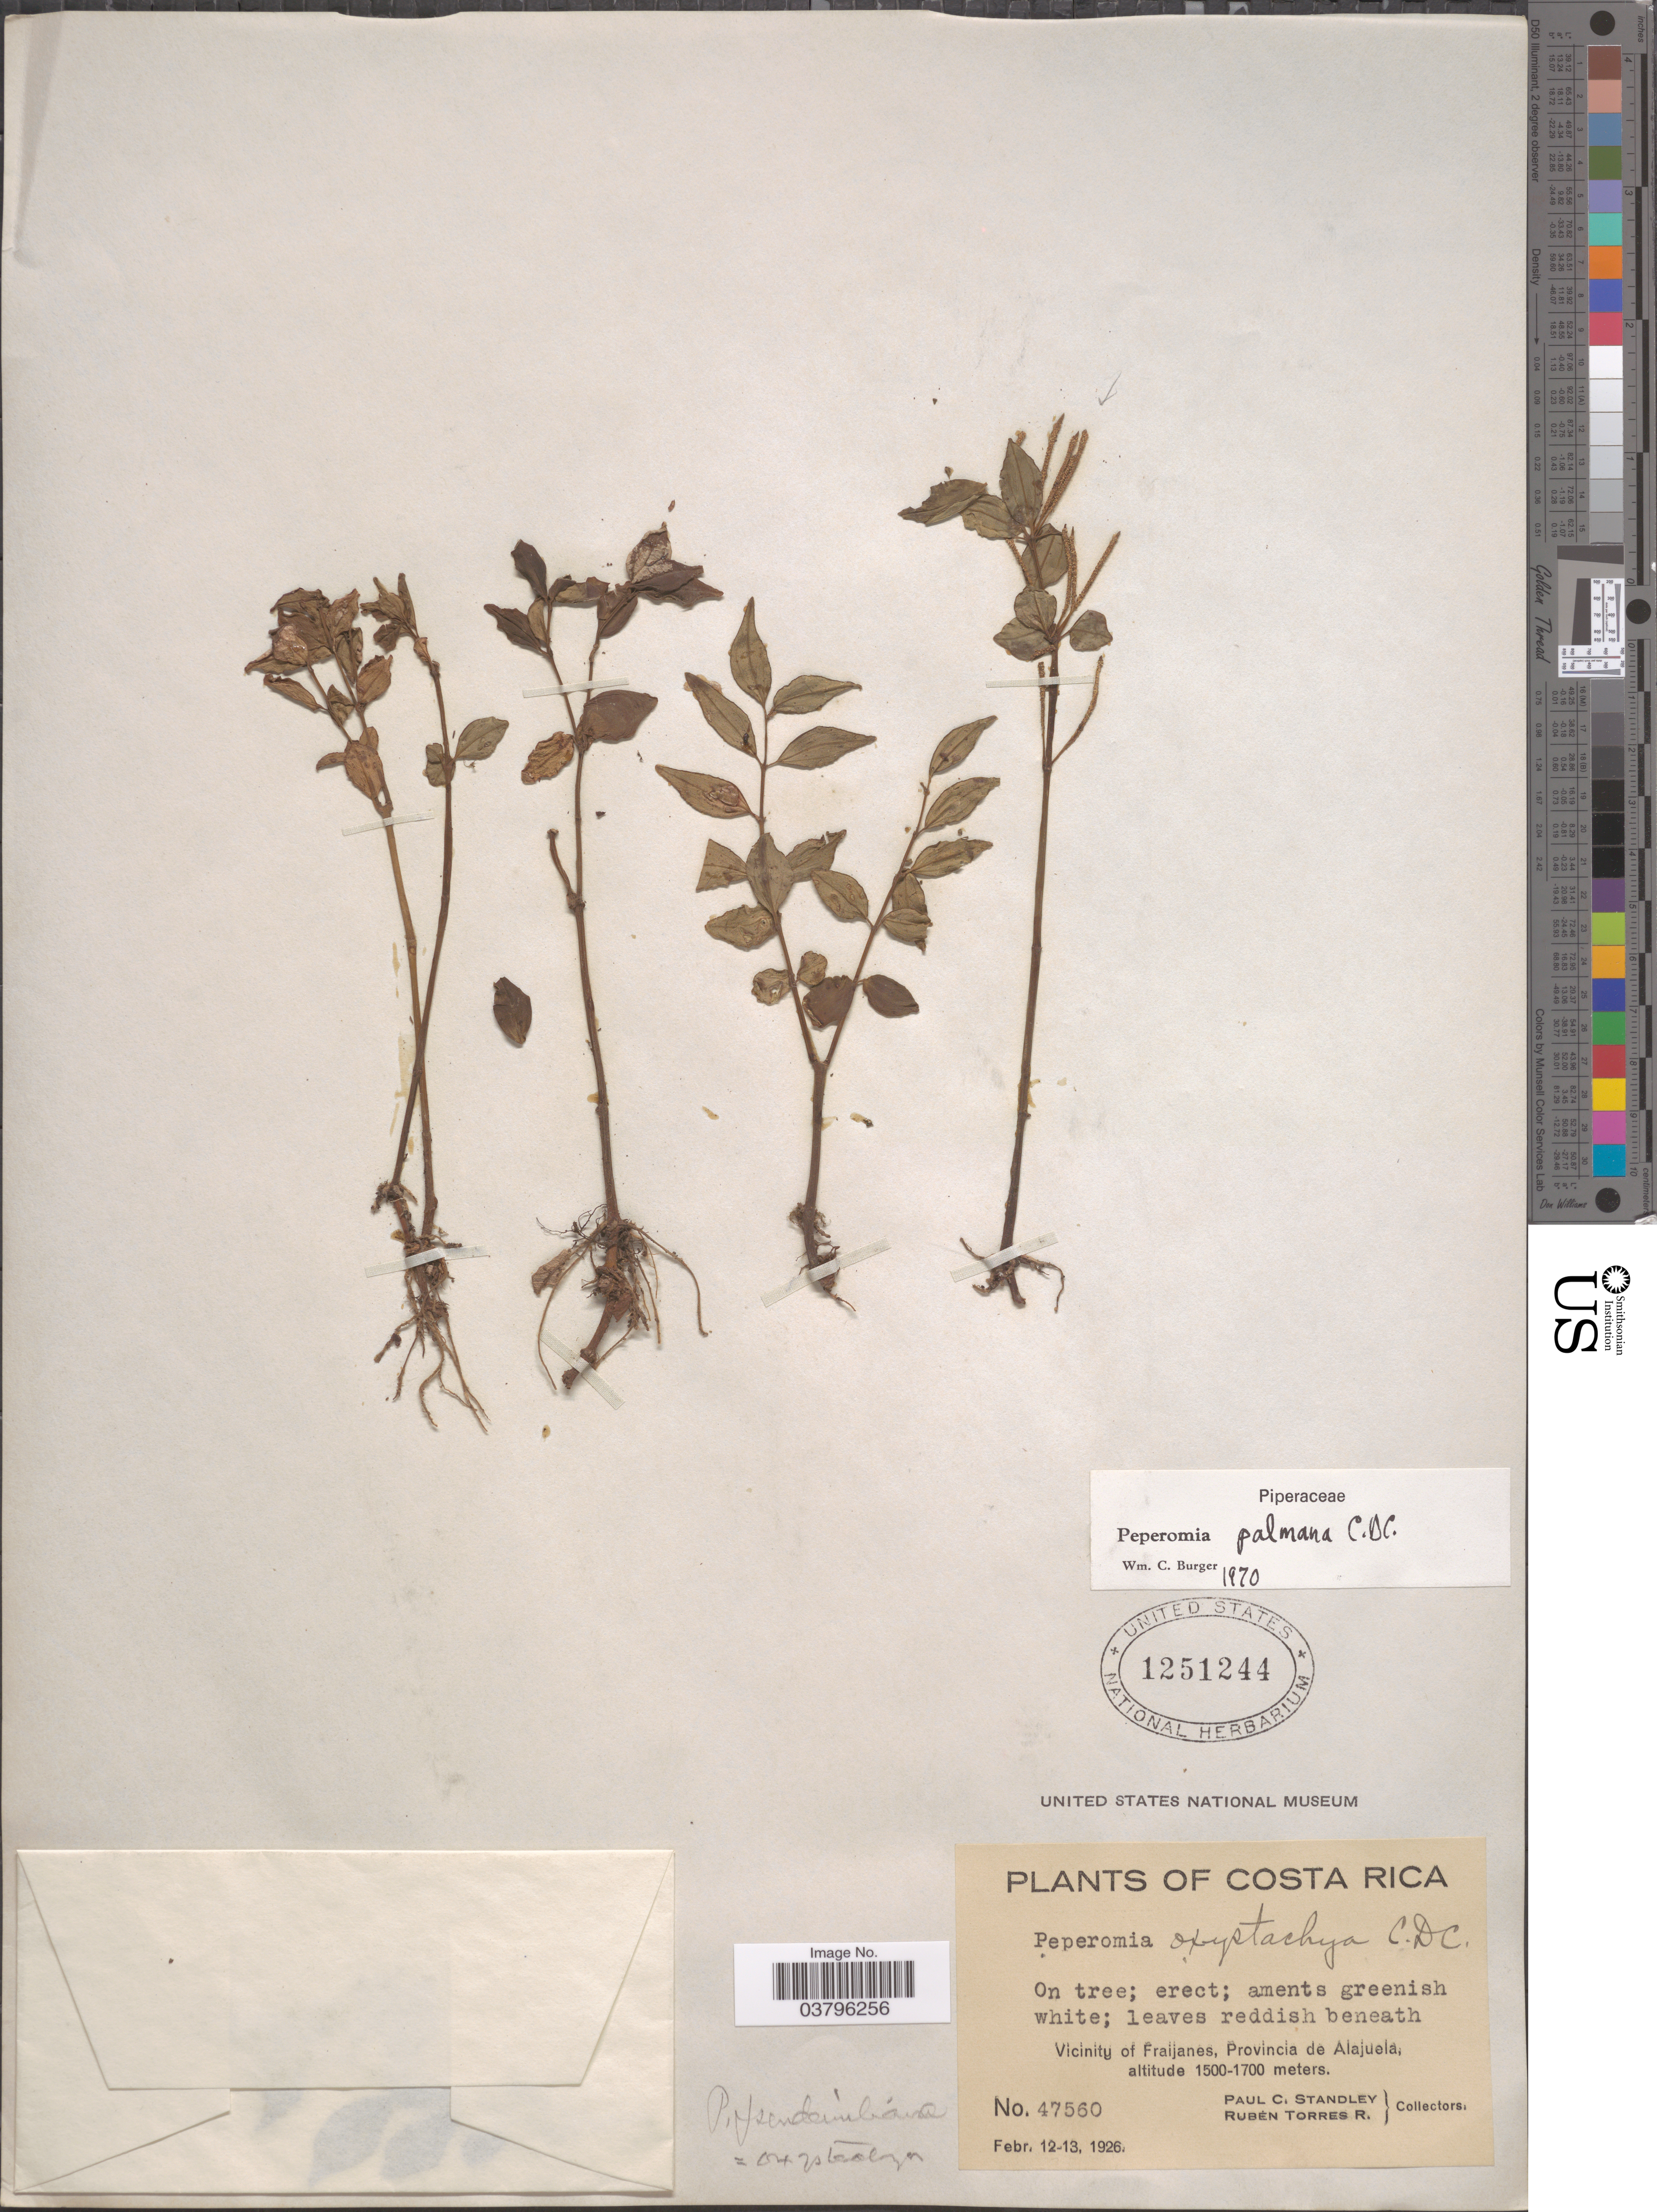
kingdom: Plantae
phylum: Tracheophyta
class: Magnoliopsida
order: Piperales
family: Piperaceae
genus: Peperomia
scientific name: Peperomia palmana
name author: C. DC.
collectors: P. C. Standley & R. Torres Rojas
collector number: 47560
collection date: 1926-02-12/1926-02-13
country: Costa Rica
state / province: Alajuela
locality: Vicinity of Fraijanes.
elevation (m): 1500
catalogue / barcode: US 1251244